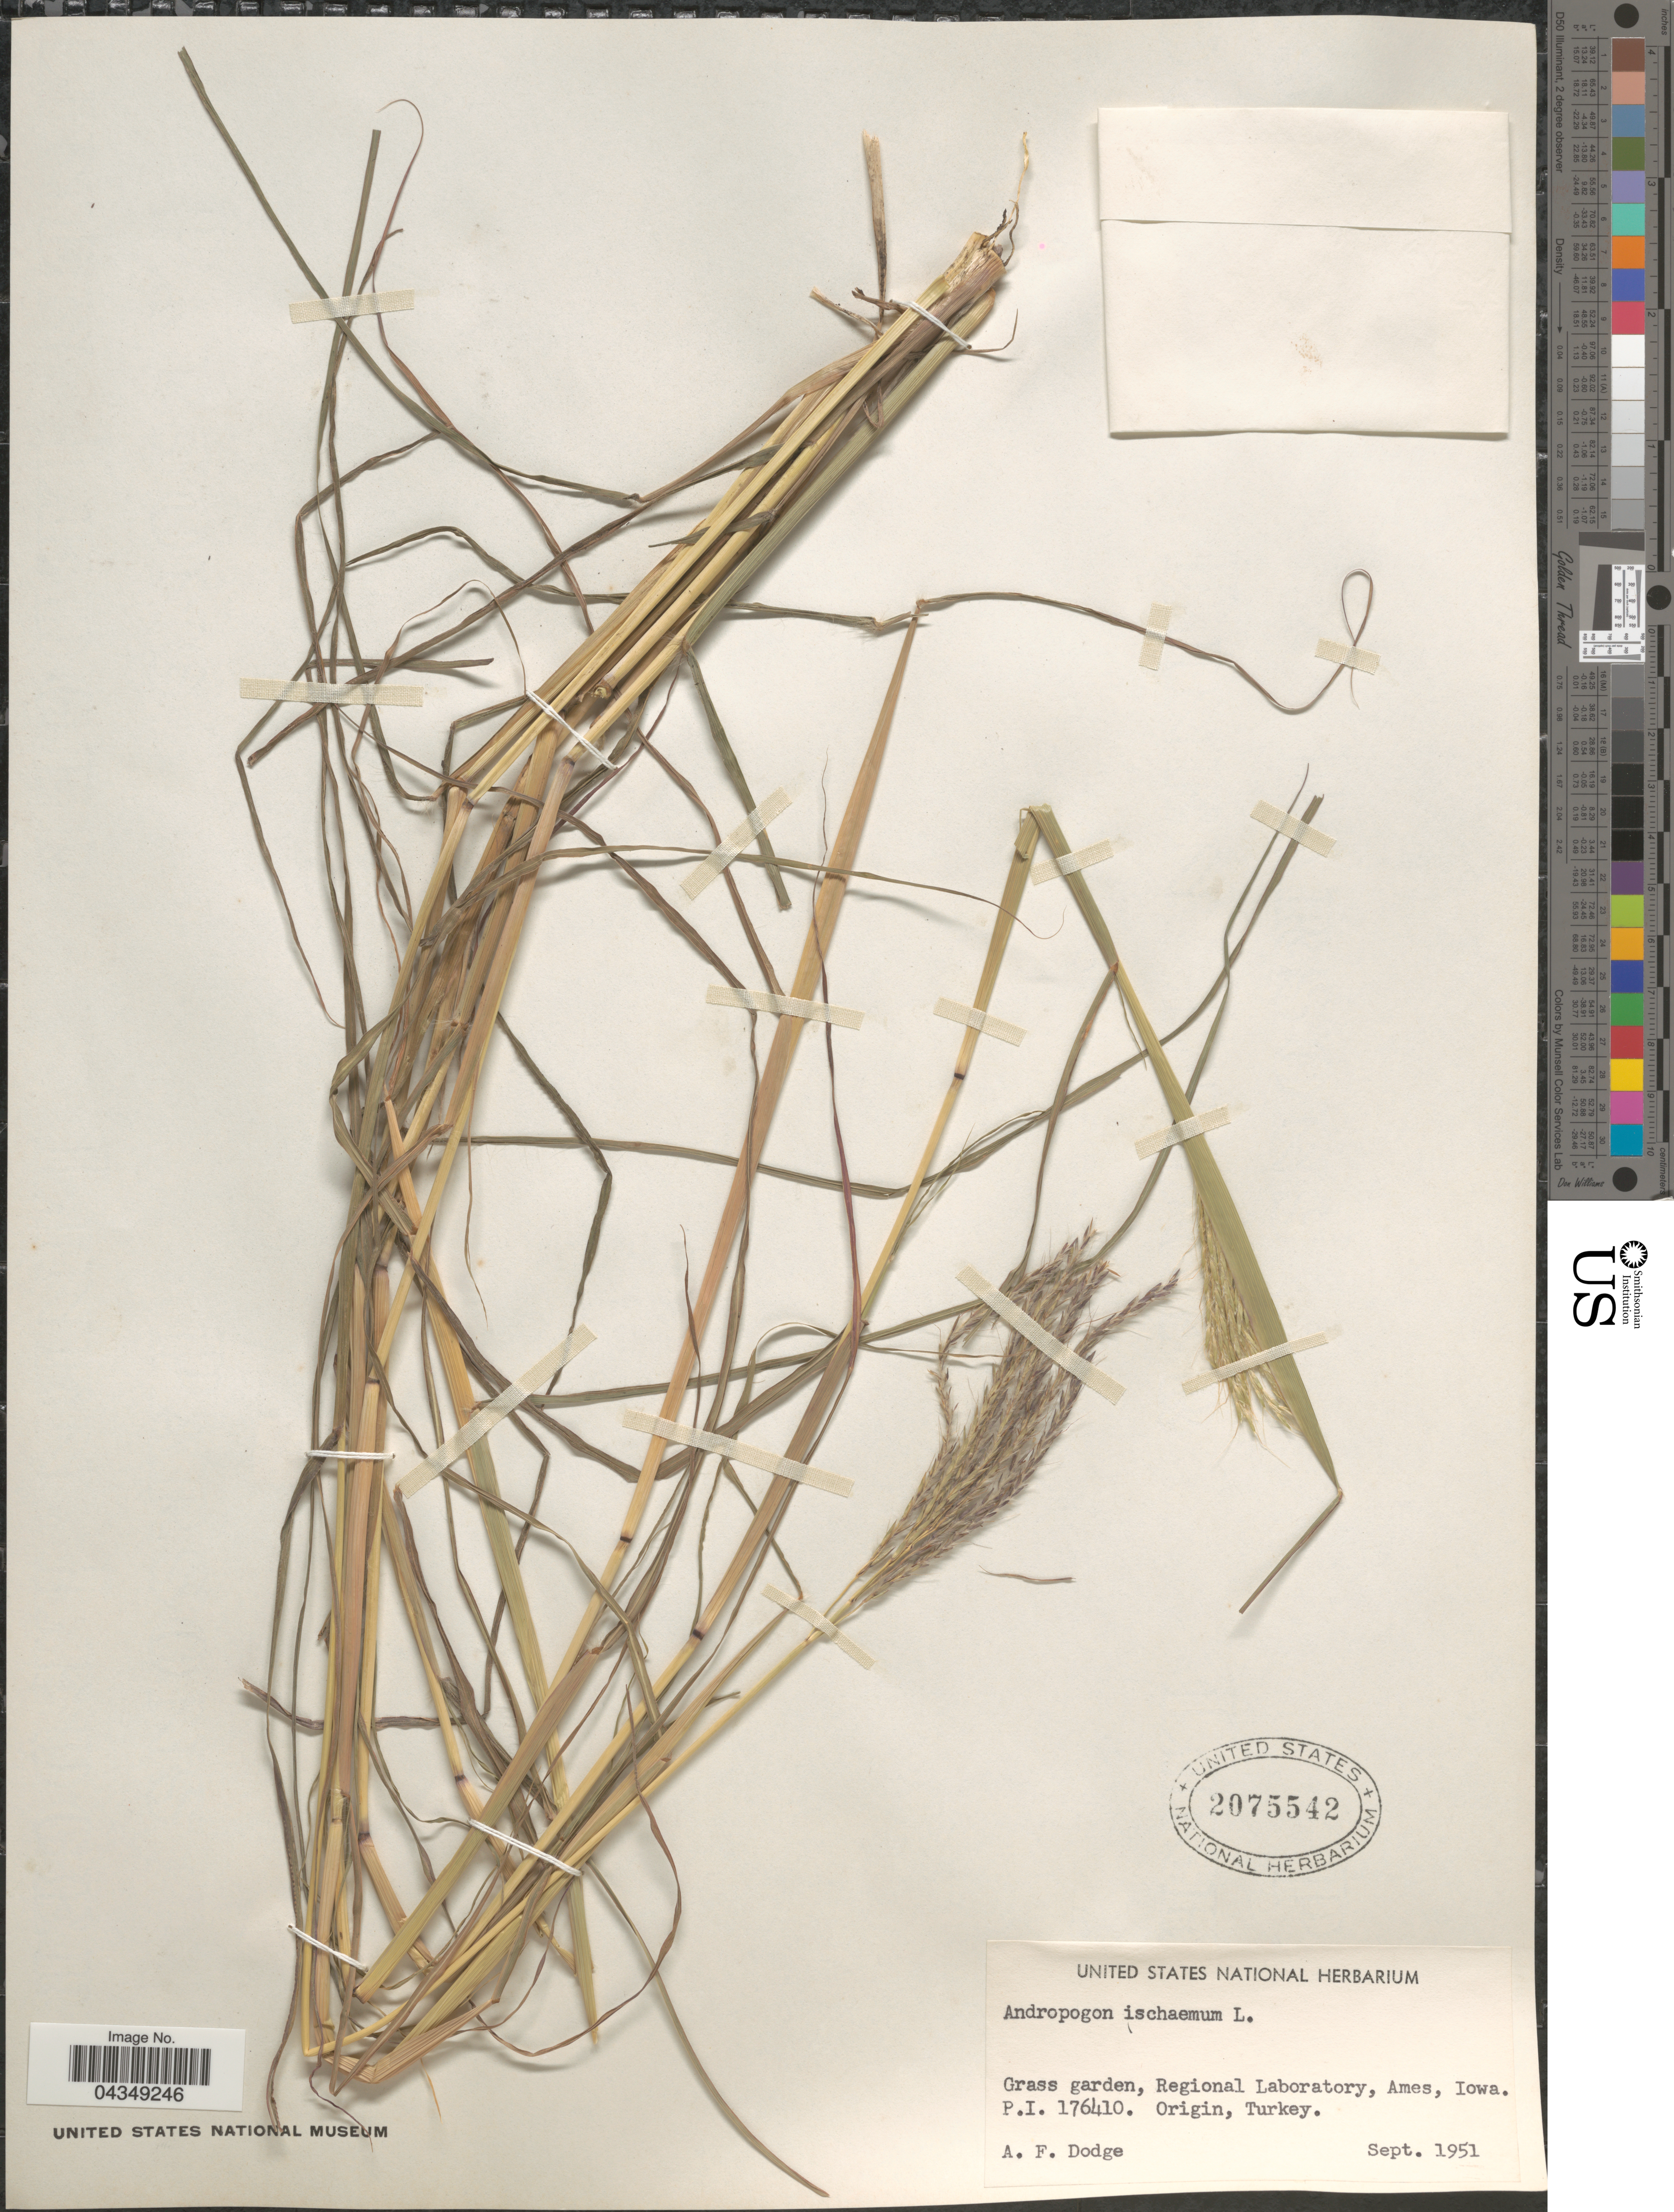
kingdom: Plantae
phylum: Tracheophyta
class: Liliopsida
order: Poales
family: Poaceae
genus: Bothriochloa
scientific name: Bothriochloa ischaemum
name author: (L.) Keng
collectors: A. Dodge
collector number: P.I. 176410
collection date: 1951-09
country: United States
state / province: Iowa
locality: Grass garden, Regional Laboratory, Ames.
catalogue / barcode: US 2075542